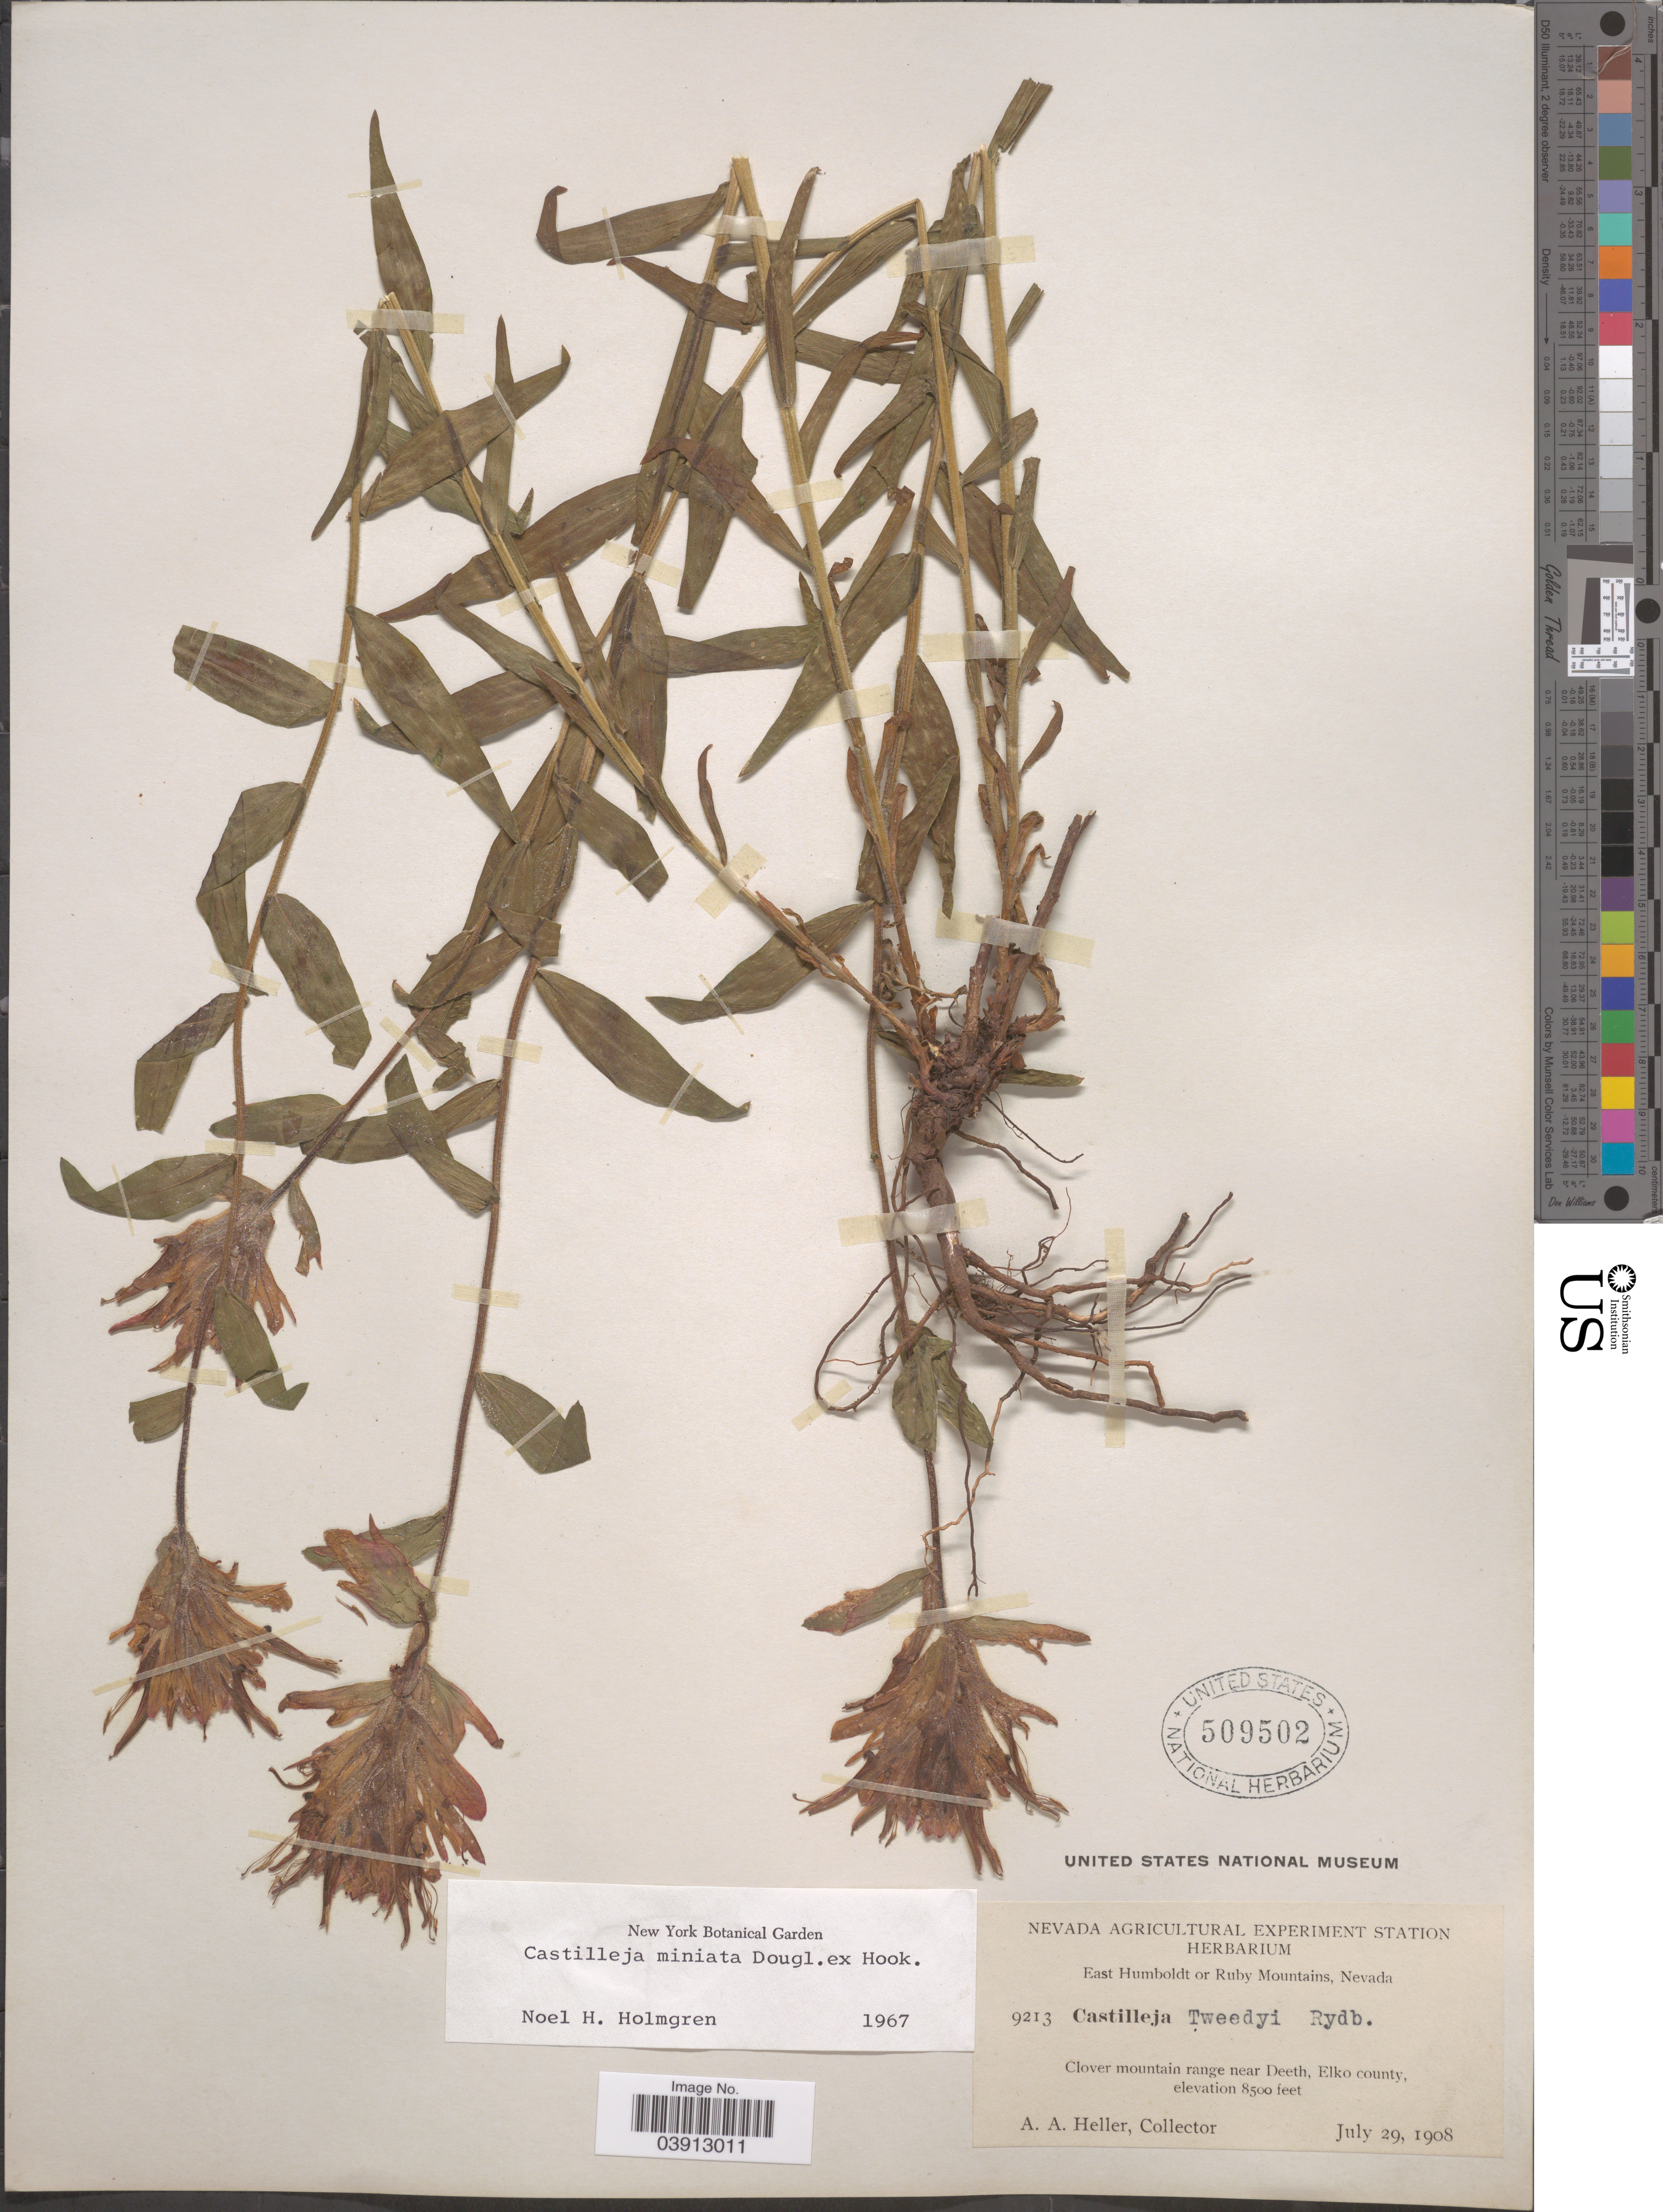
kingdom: Plantae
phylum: Tracheophyta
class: Magnoliopsida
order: Lamiales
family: Orobanchaceae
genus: Castilleja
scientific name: Castilleja miniata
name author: Douglas ex Hook.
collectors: A. A. Heller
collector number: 9213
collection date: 1908-07-29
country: United States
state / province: Nevada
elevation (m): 2591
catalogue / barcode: US 509502